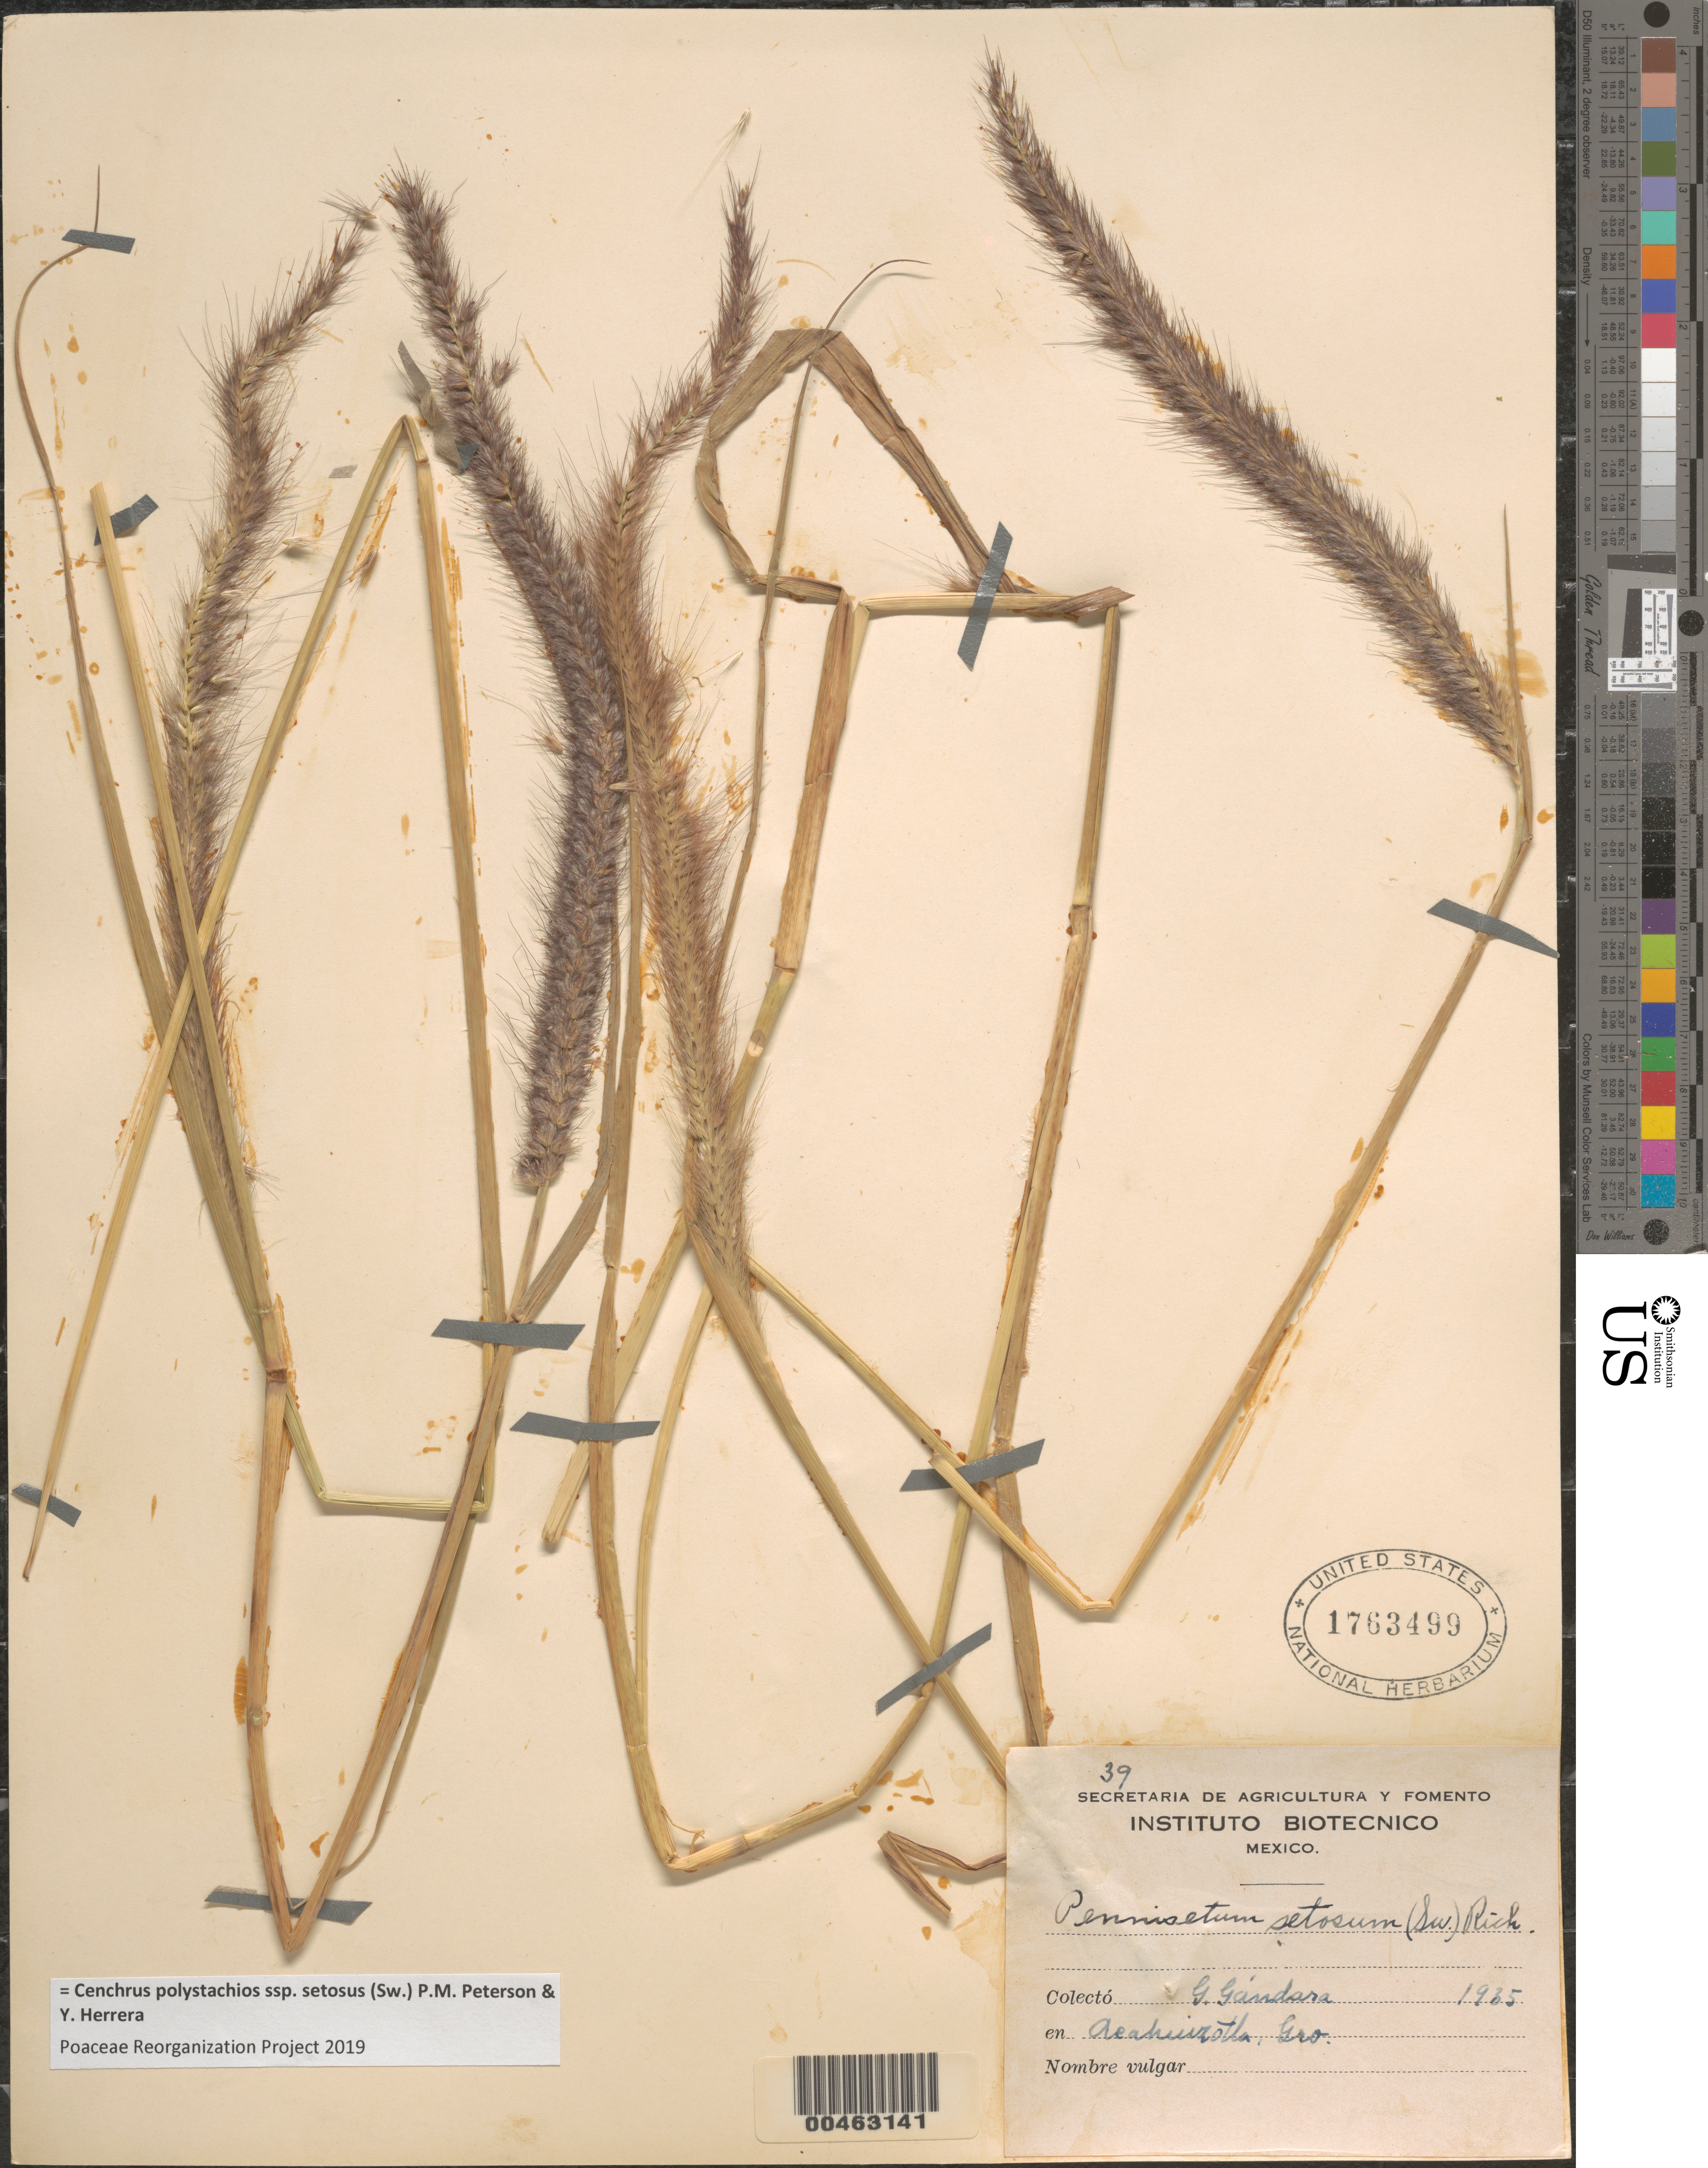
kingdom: Plantae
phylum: Tracheophyta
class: Liliopsida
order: Poales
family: Poaceae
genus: Cenchrus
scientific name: Cenchrus polystachios subsp. setosus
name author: (Sw.) P.M. Peterson & Y. Herrera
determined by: Poaceae Reorganization Project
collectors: G. Gandara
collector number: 39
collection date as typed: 1935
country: Mexico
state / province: Guerrero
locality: Acahuizotla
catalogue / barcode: US 1763499